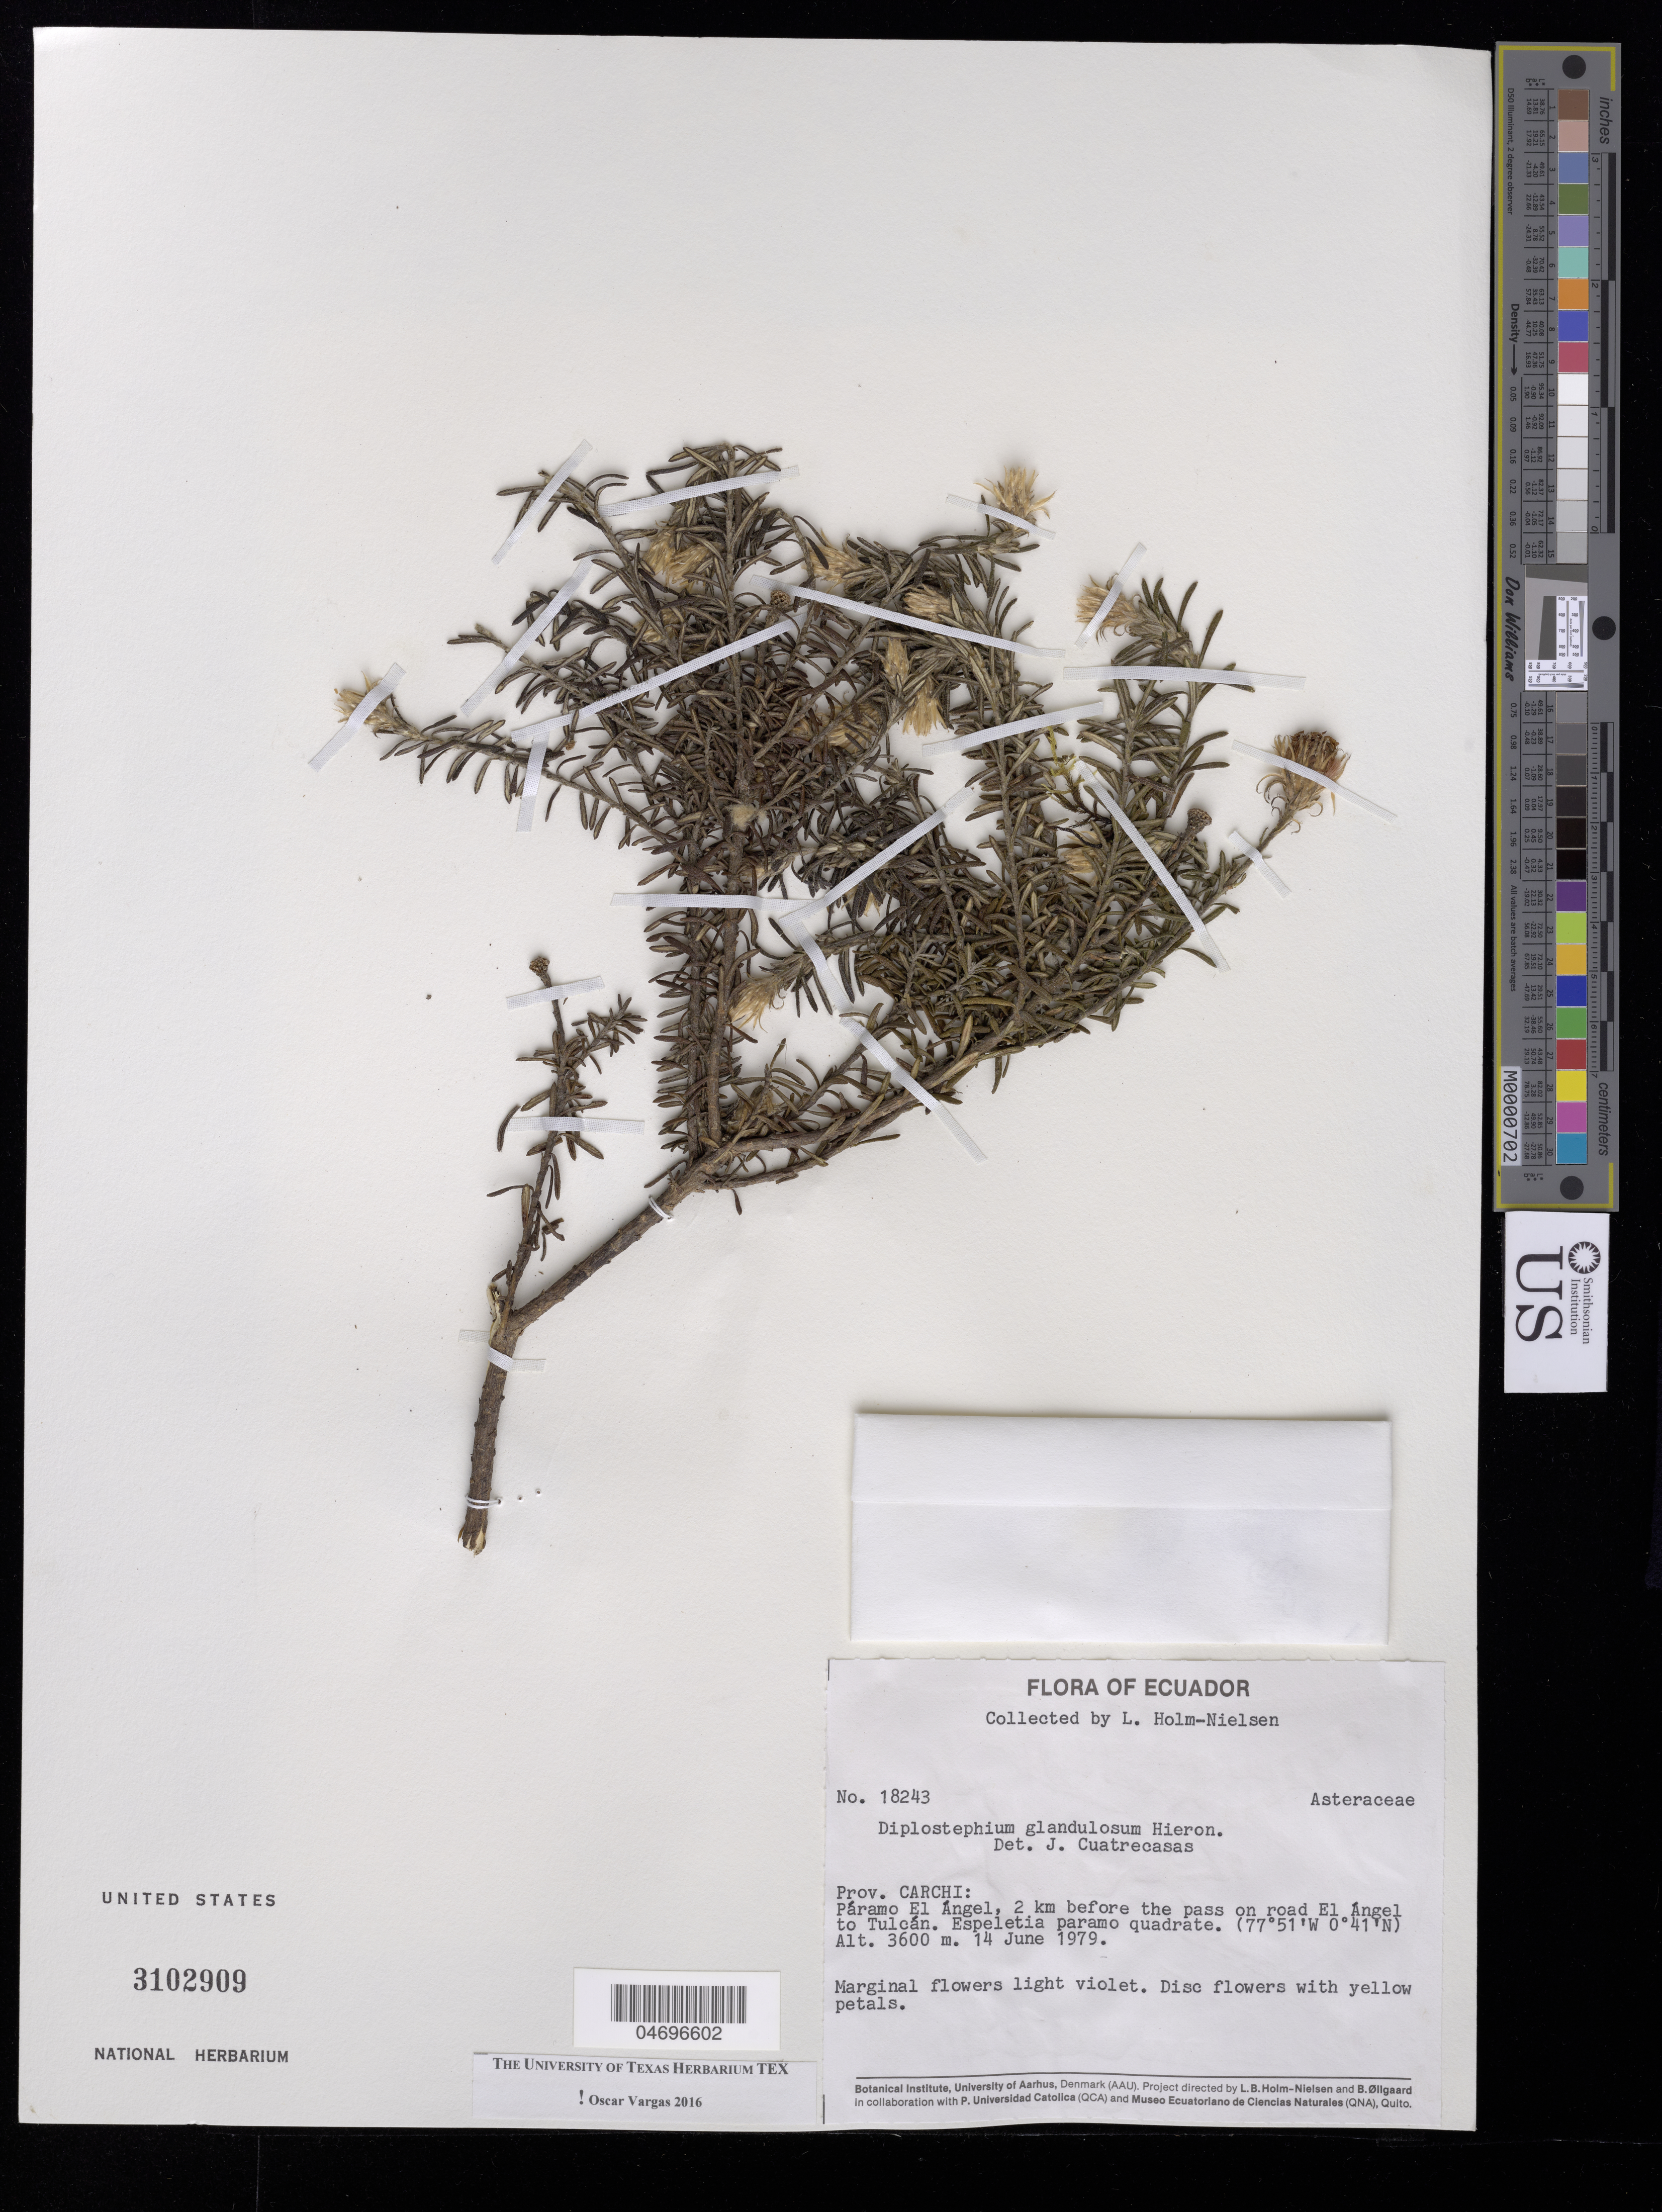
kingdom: Plantae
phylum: Tracheophyta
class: Magnoliopsida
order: Asterales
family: Asteraceae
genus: Diplostephium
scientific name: Diplostephium glandulosum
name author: Hieron.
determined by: Vargas, Oscar M.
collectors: L. B. Holm-Nielsen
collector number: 18243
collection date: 1979-06-14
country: Ecuador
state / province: Carchi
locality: Páramo del Ángel. 2 km before de pass on road El Ángel to Tulcán. Espeletia páramo quadrate.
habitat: espeletia paramo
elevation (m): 3600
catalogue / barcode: US 3102909